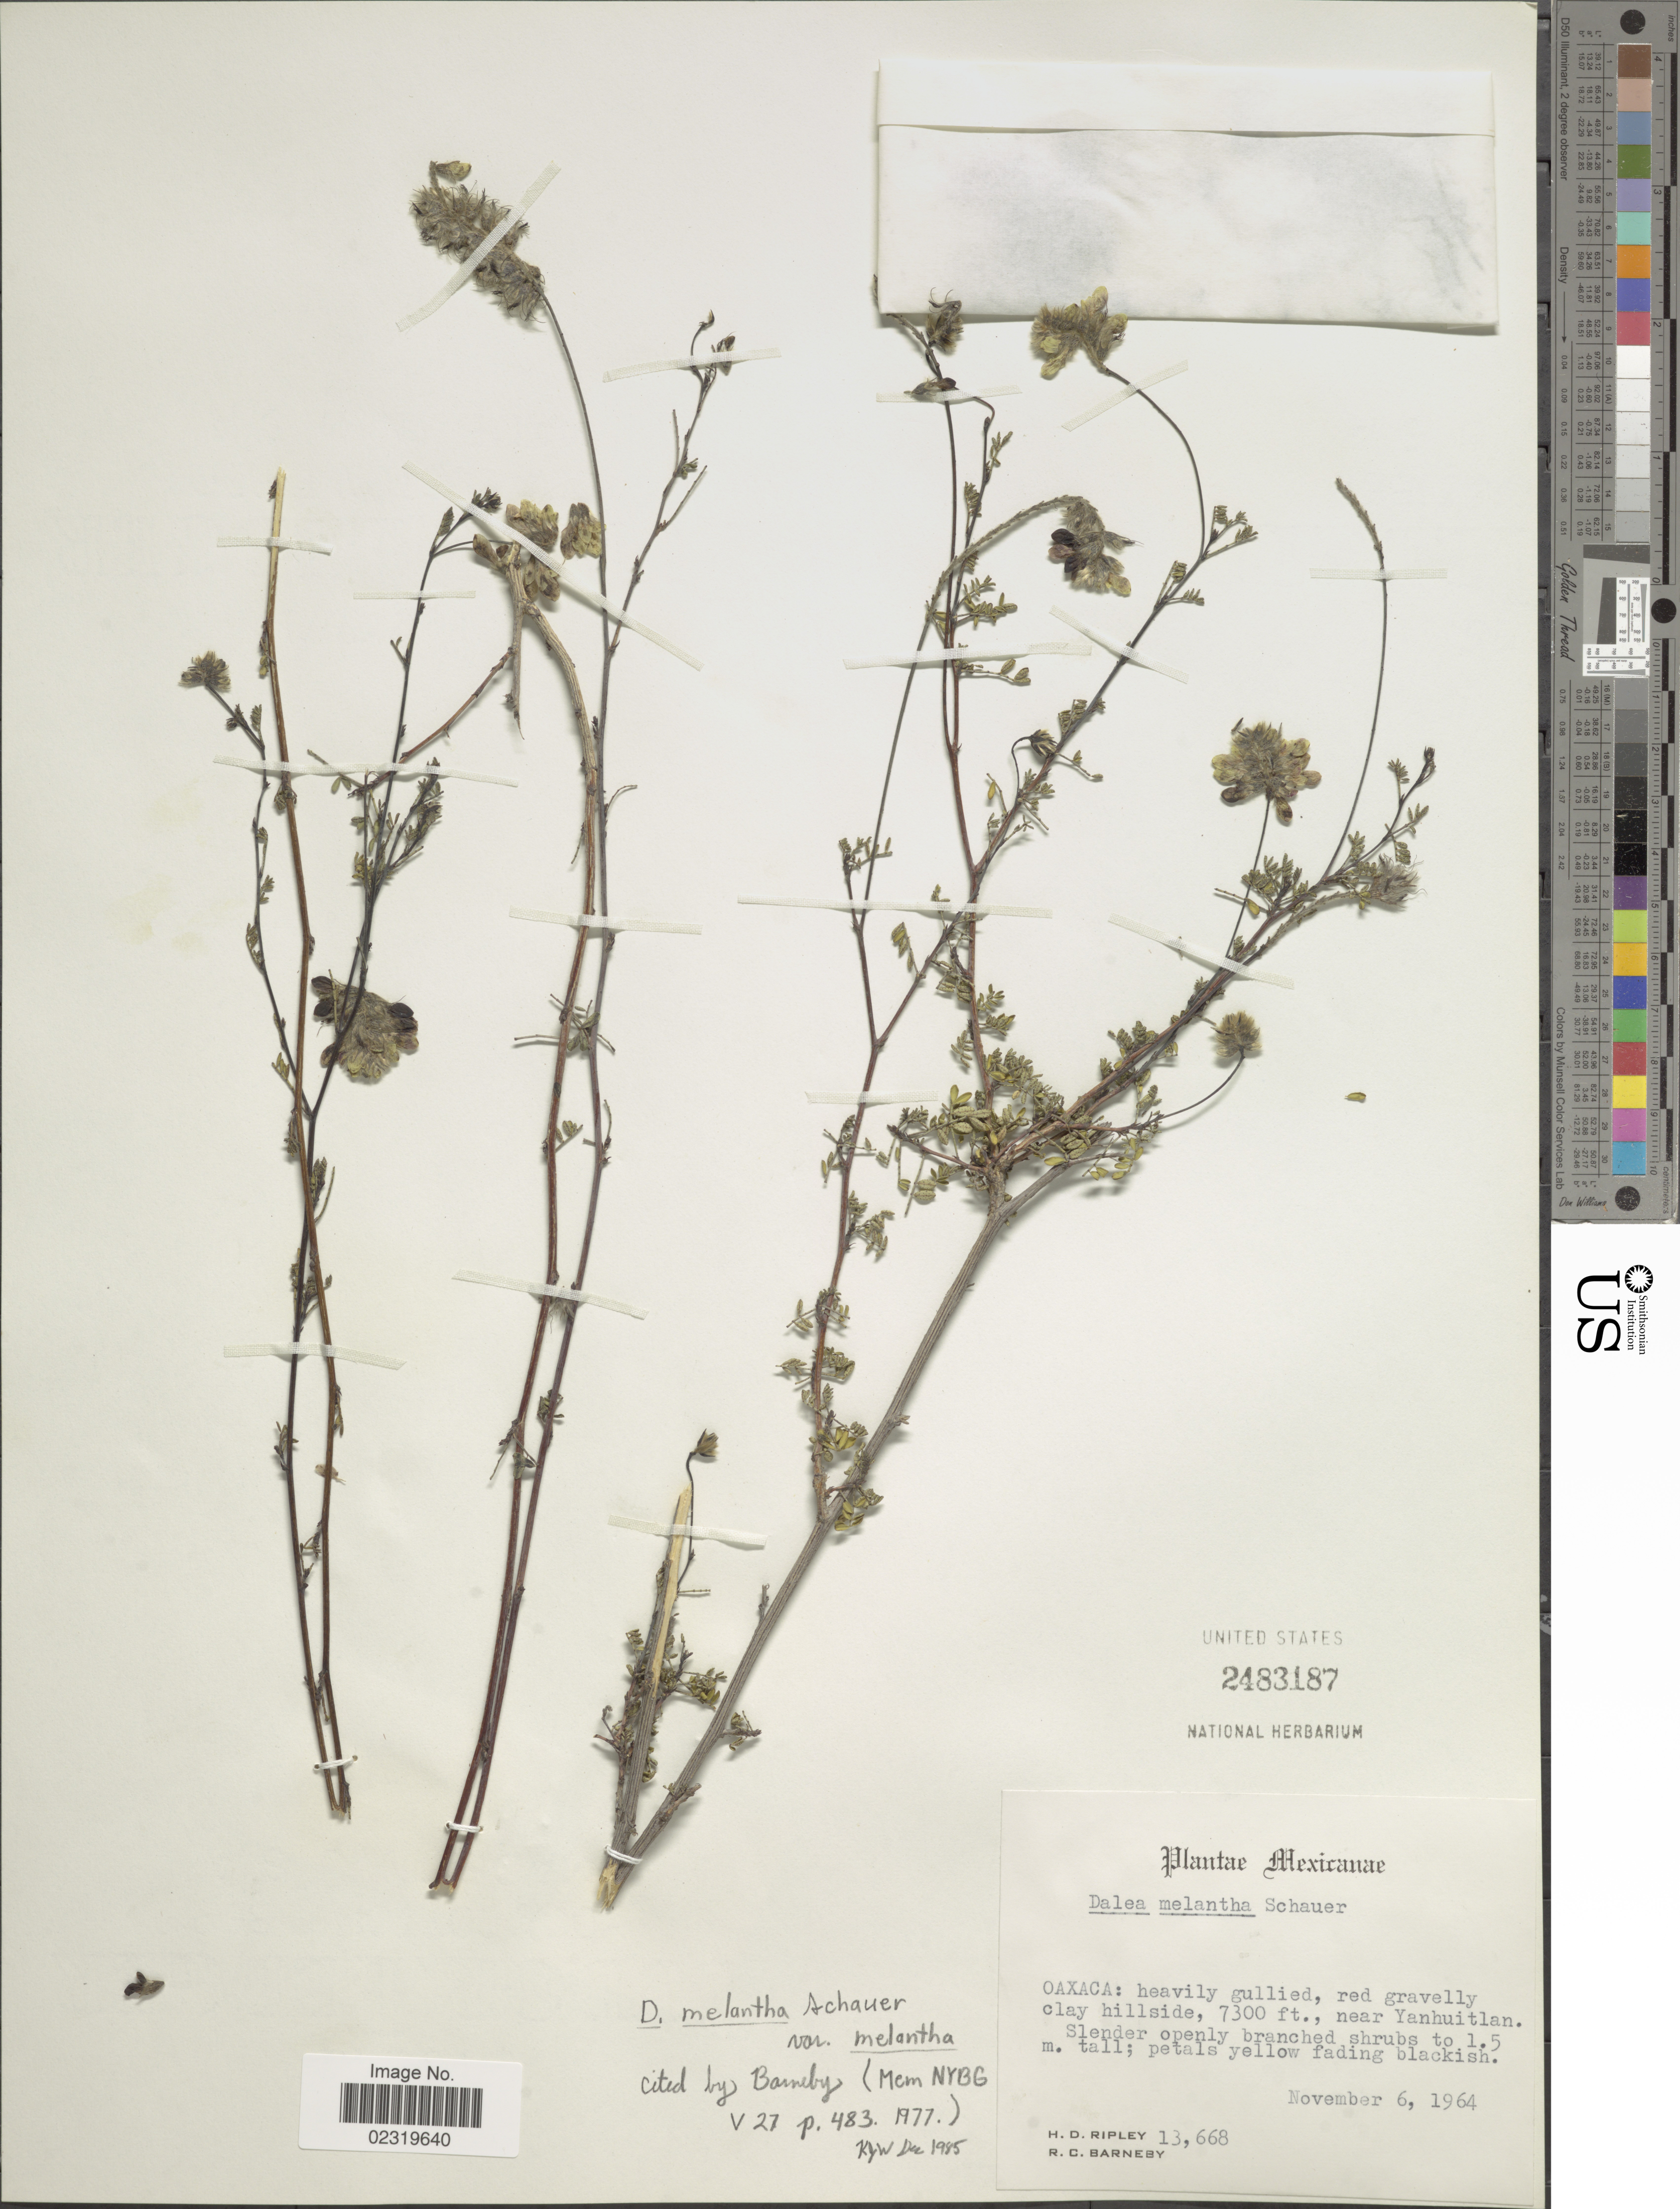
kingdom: Plantae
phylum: Tracheophyta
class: Magnoliopsida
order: Fabales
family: Fabaceae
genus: Dalea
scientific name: Dalea melantha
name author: S. Schauer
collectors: H. Ripley & R. C. Barneby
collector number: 13668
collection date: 1964-11-06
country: Mexico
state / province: Oaxaca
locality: Near Yanhuitlan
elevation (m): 2225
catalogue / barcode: US 2483187